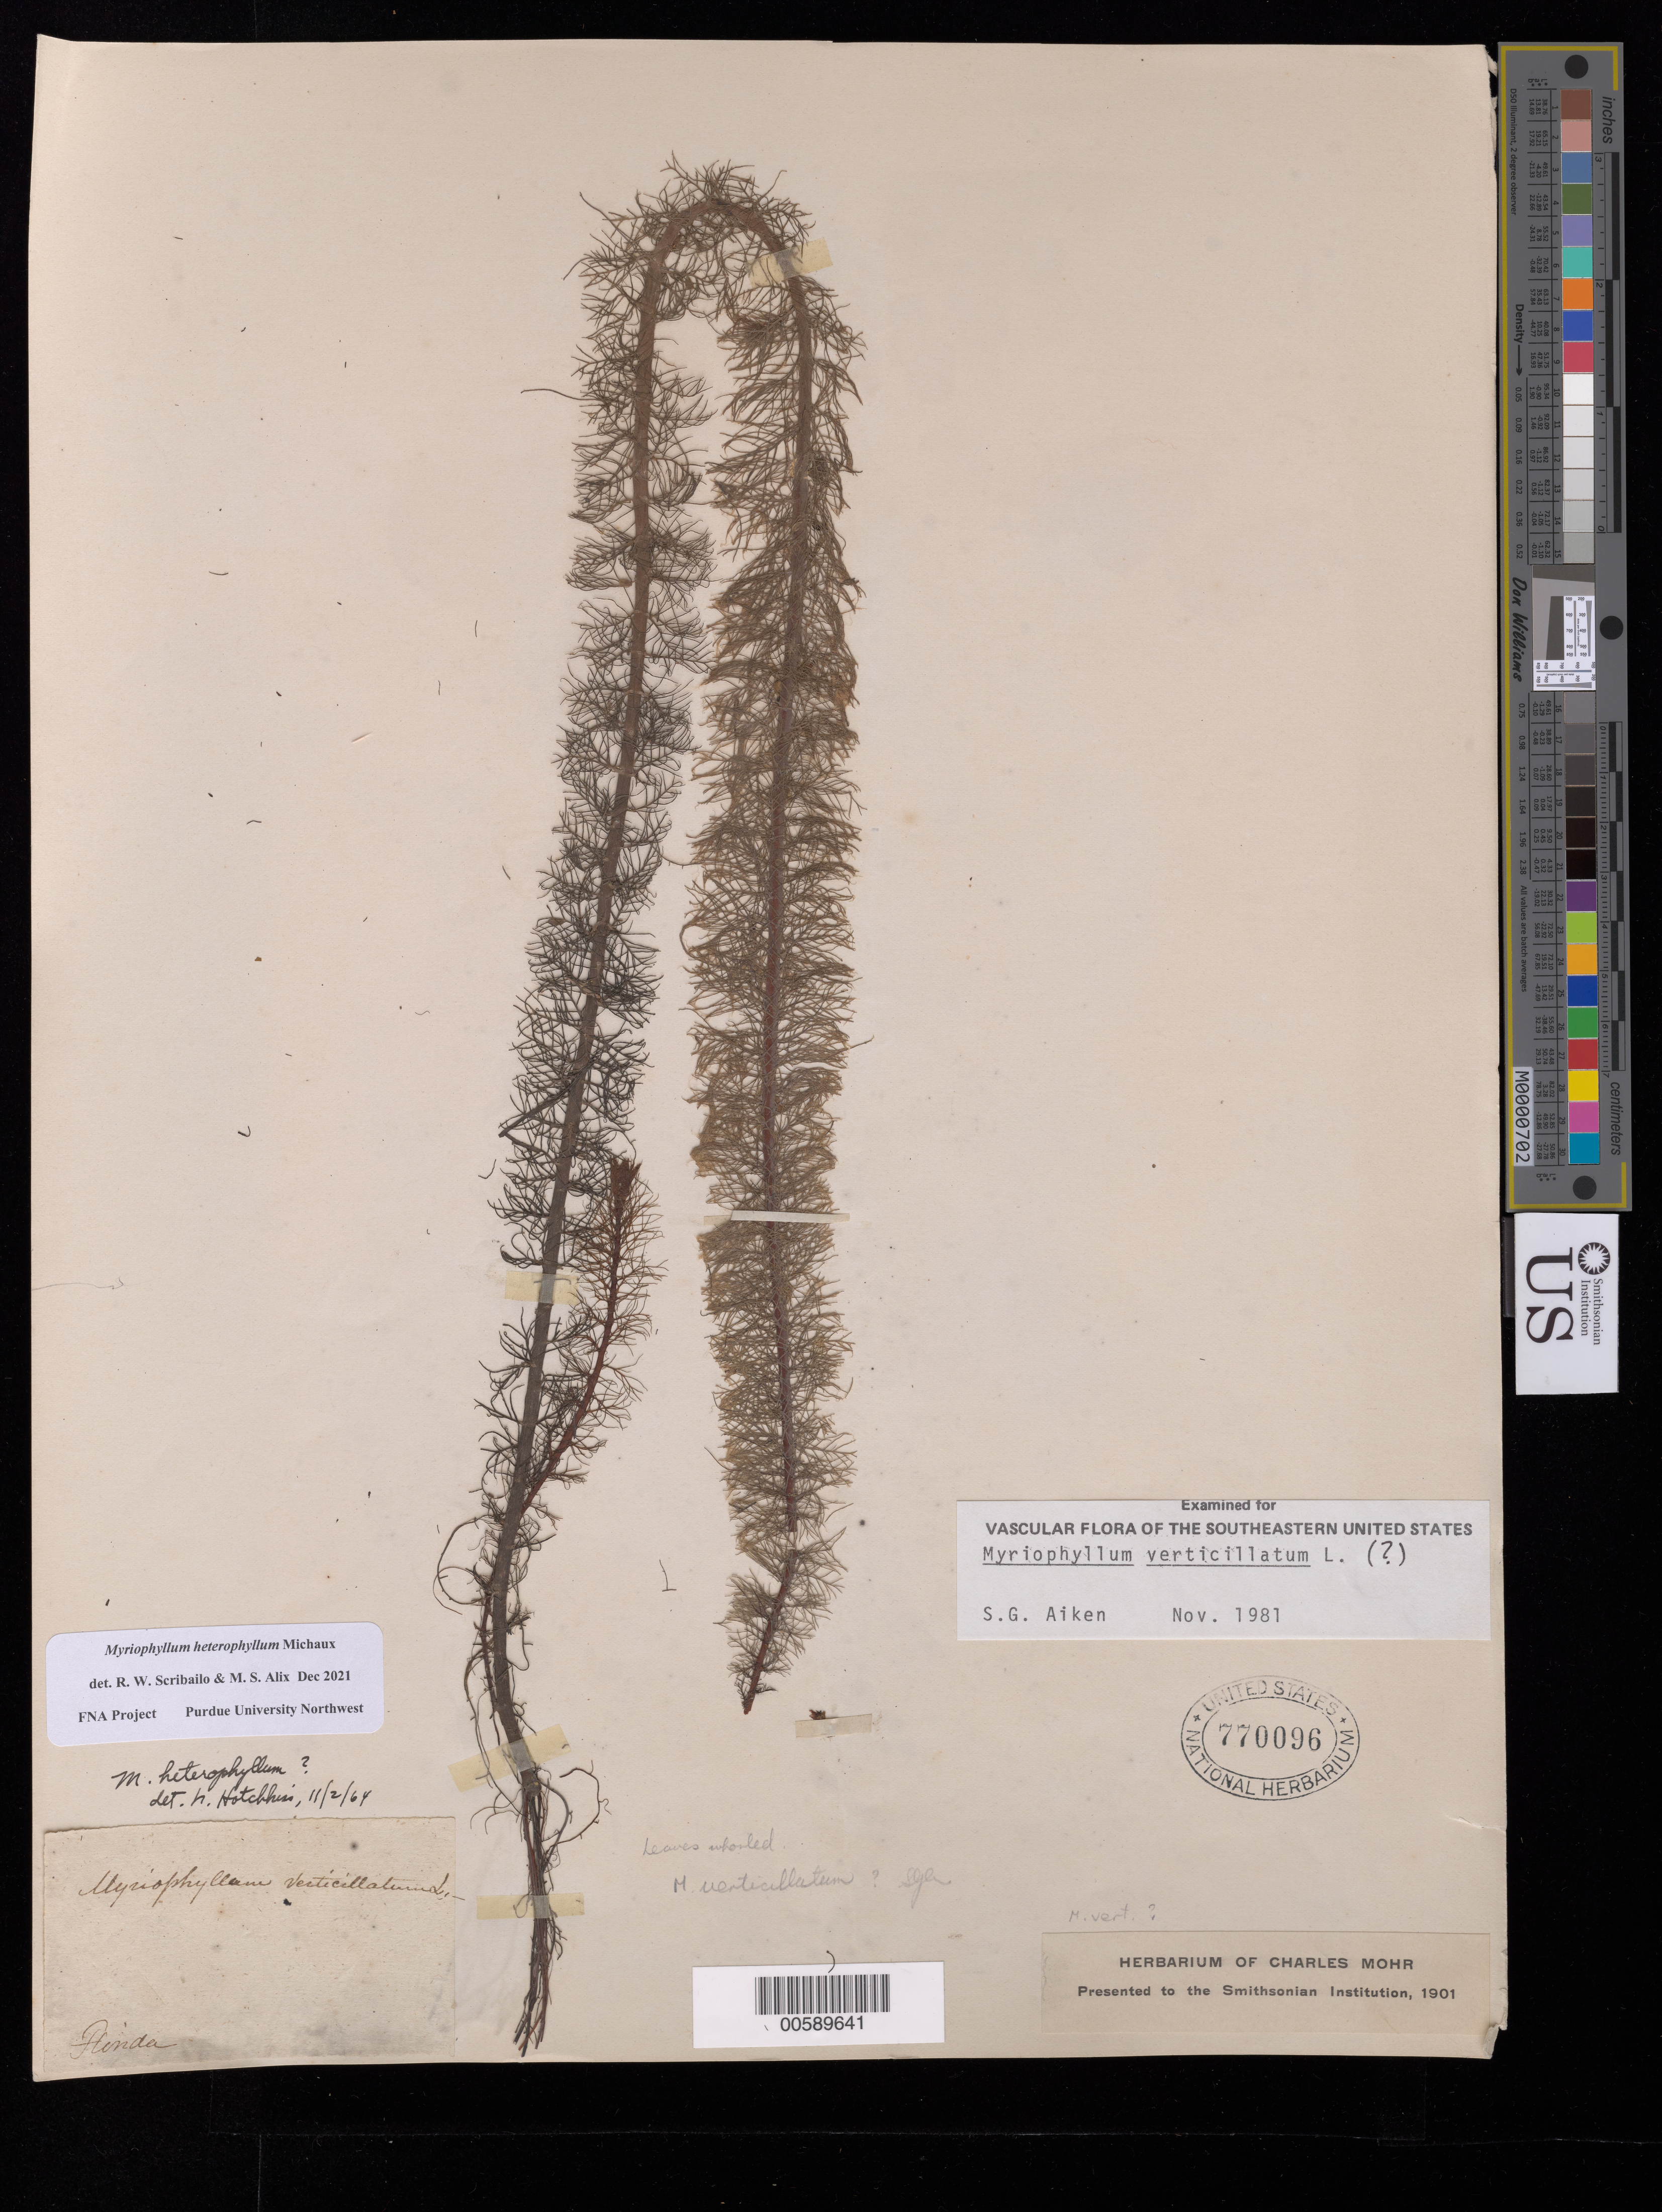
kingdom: Plantae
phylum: Tracheophyta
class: Magnoliopsida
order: Saxifragales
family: Haloragaceae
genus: Myriophyllum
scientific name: Myriophyllum heterophyllum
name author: Michx.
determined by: Scribailo, R. W.; Alix, M. S.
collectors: C. T. Mohr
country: United States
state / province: Florida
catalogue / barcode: US 770096